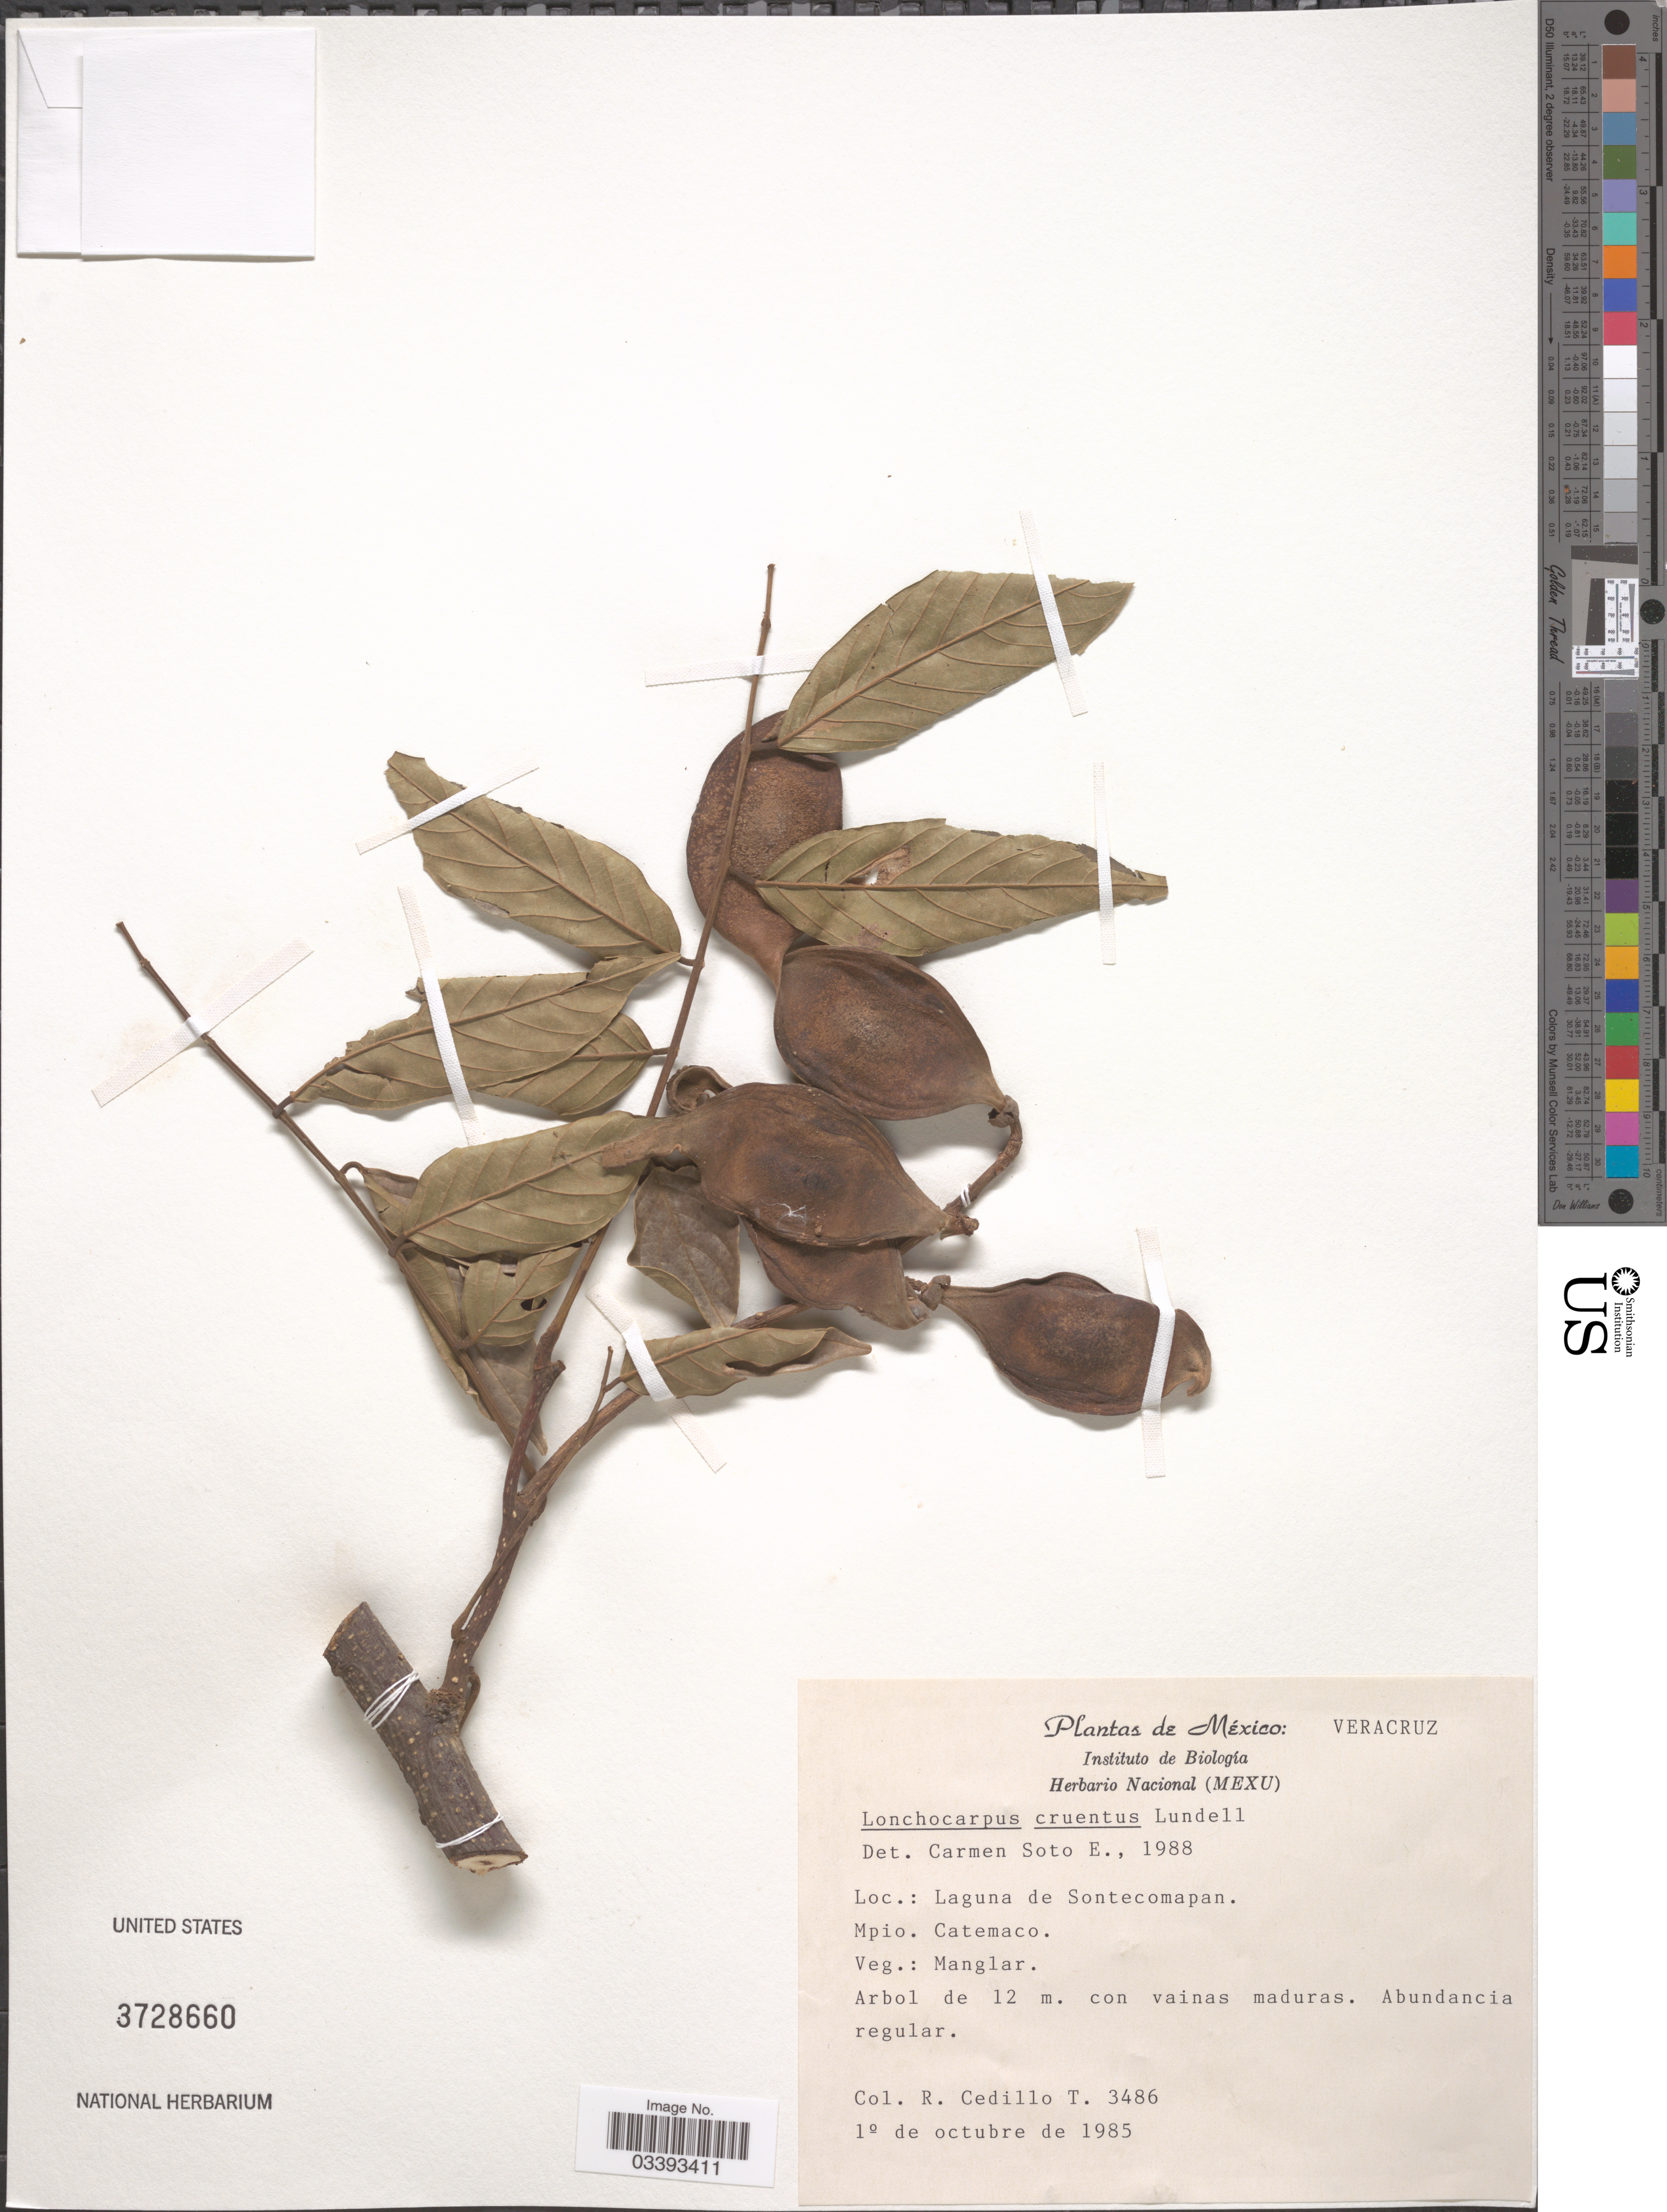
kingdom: Plantae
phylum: Tracheophyta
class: Magnoliopsida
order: Fabales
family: Fabaceae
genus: Lonchocarpus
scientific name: Lonchocarpus cruentus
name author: Lundell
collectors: R. CedilloT.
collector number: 3486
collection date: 1985-10-01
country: Mexico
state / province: Veracruz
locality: Veracruz. Laguna de Sontecomapan. Mpio. Catemaco.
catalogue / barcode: US 3728660